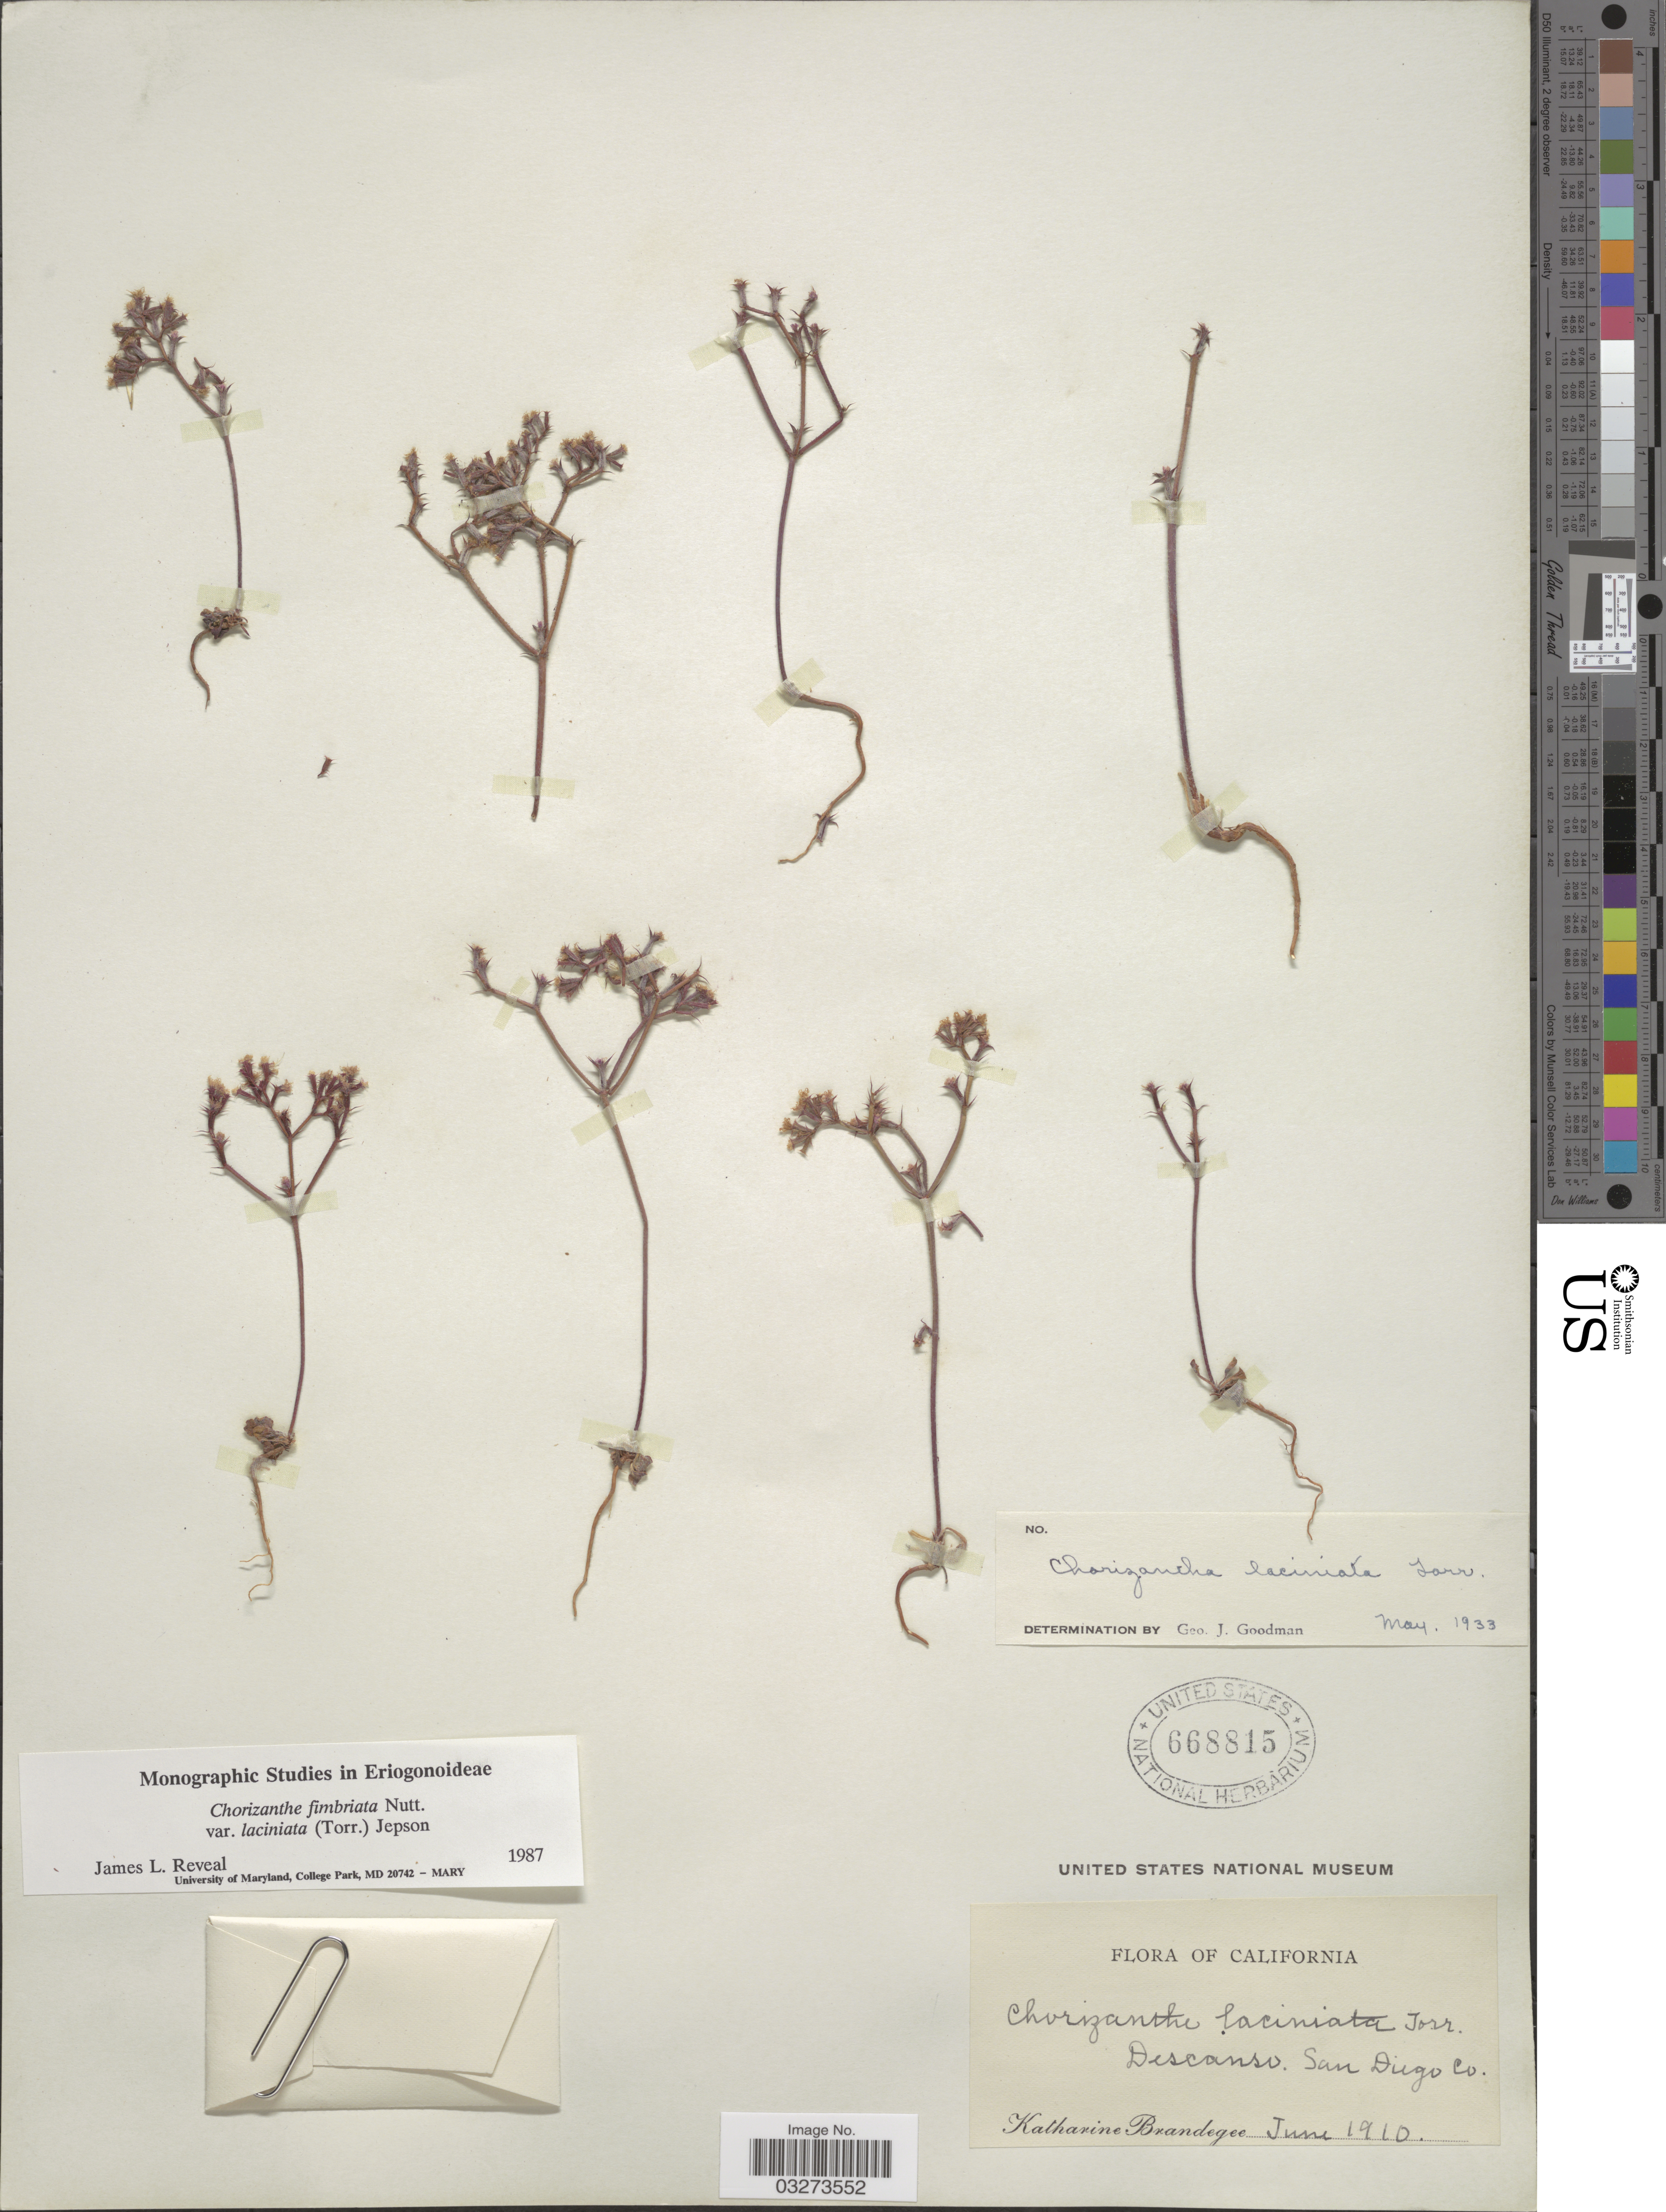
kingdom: Plantae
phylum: Tracheophyta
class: Magnoliopsida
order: Caryophyllales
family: Polygonaceae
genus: Chorizanthe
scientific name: Chorizanthe fimbriata var. laciniata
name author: Nutt.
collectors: M. K. Brandegee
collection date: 1910-06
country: United States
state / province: California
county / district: San Diego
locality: Descanso San Diego Co.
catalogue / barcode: US 668815